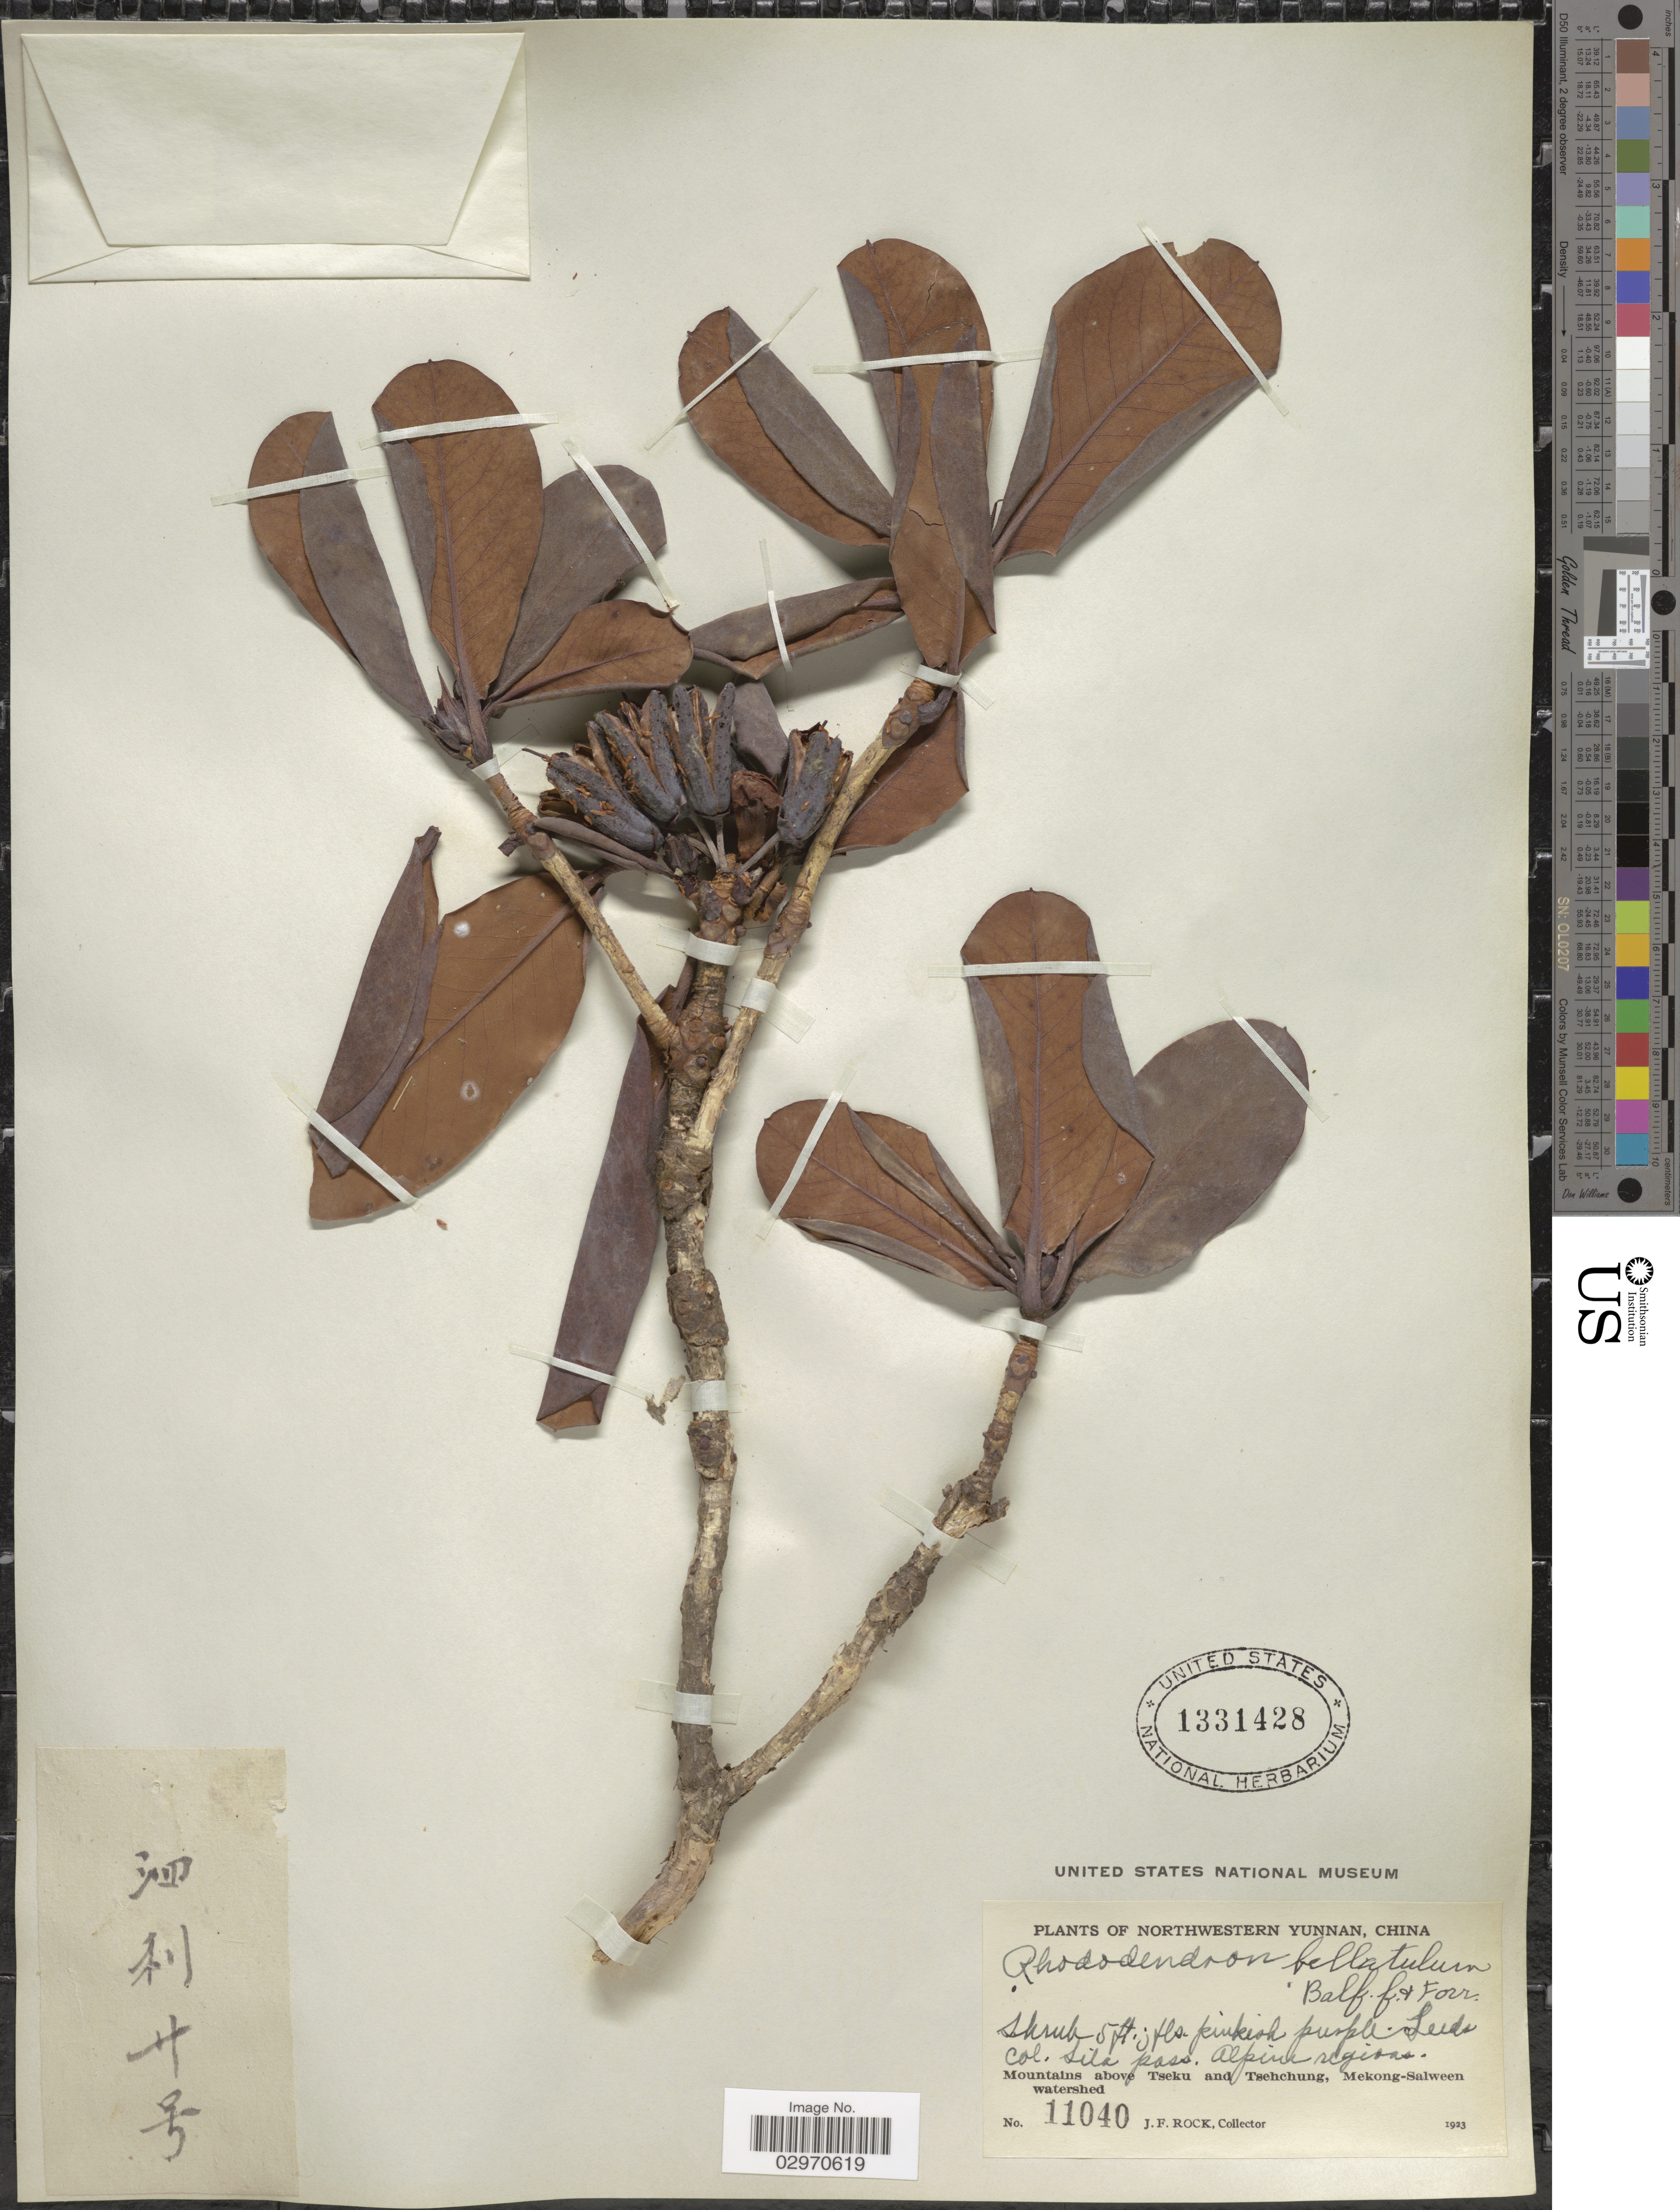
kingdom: Plantae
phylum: Tracheophyta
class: Magnoliopsida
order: Ericales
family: Ericaceae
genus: Rhododendron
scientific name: Rhododendron eclecteum var. bellatulum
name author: Tagg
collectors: J. Rock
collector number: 11040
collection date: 1923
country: China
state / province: Yunnan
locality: Northwestern Yunnan. Sila pass, Alpine regions. Mountains above Tseku and Tsehchung, Mekong-Salween watershed.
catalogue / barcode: US 1331428